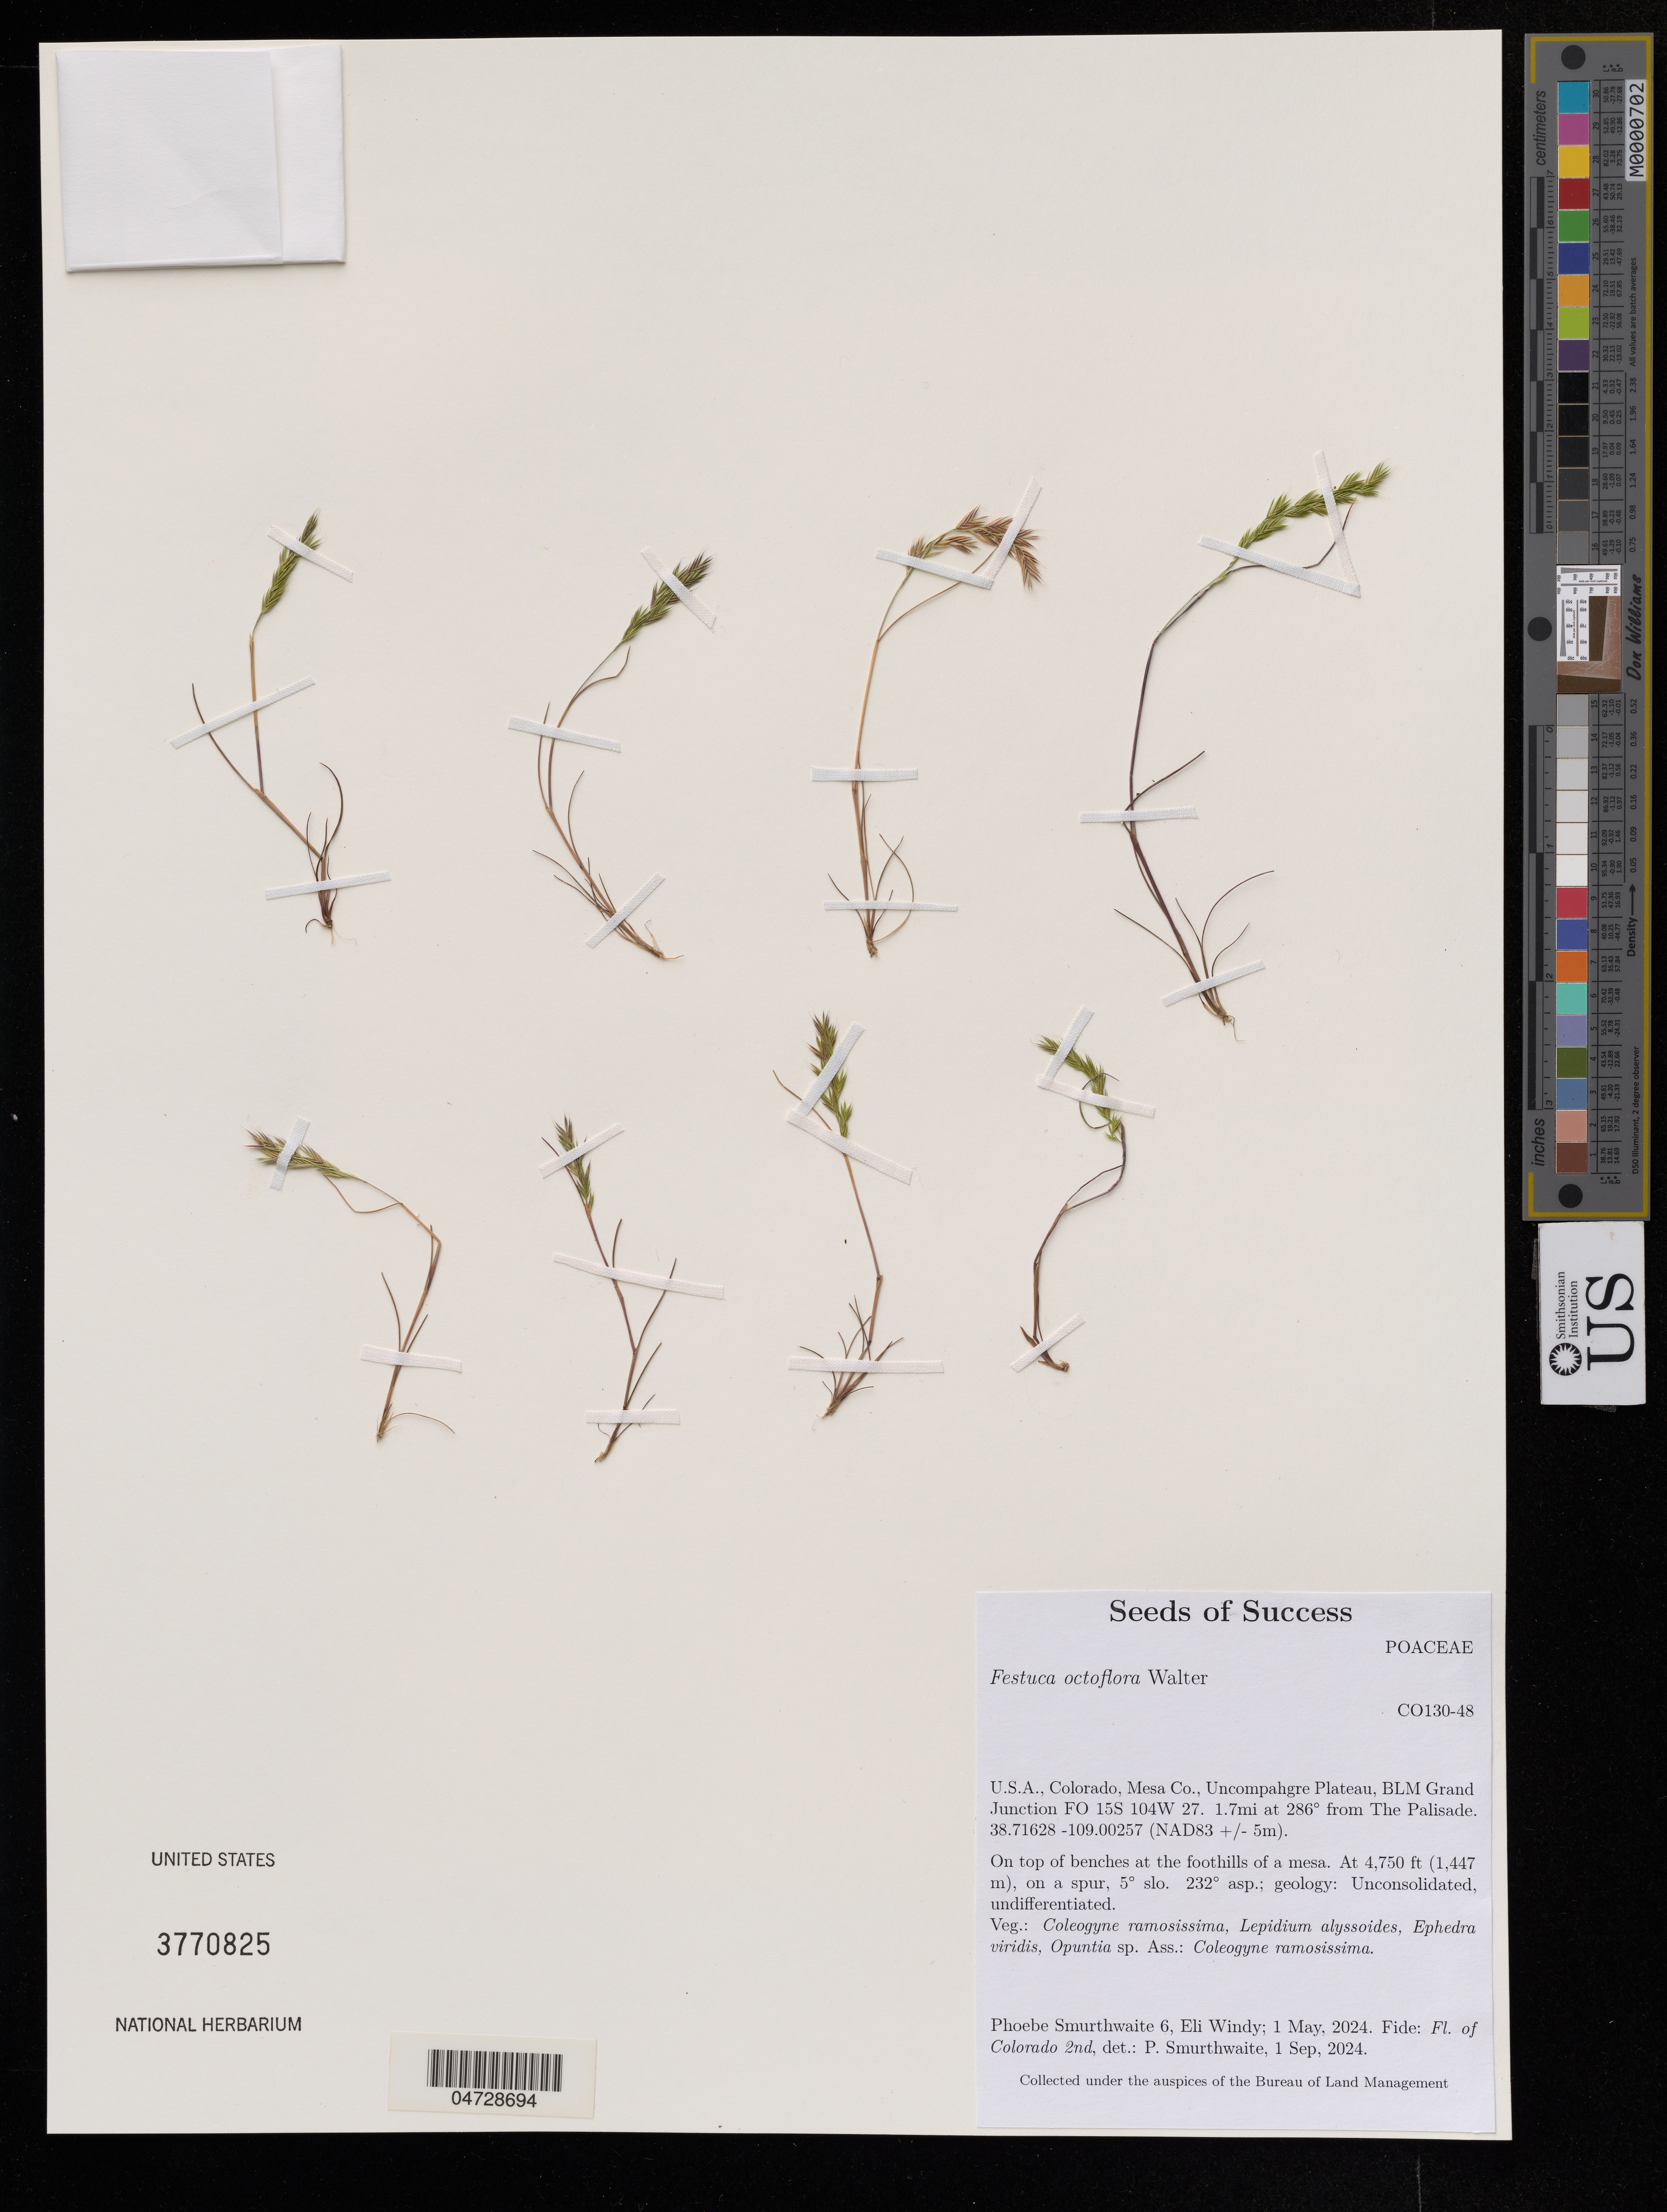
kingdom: Plantae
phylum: Tracheophyta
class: Liliopsida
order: Poales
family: Poaceae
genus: Festuca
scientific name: Festuca octoflora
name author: Walter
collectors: P. Smurthwaite & E. Windy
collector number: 6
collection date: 2024-05-01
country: United States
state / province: Colorado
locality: Mesa Co., Uncompahgre Plateau, BLM Grand Junction FO 15S 104W 27. 1.7mi at 286º from The Palisade.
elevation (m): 1448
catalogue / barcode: US 3770825